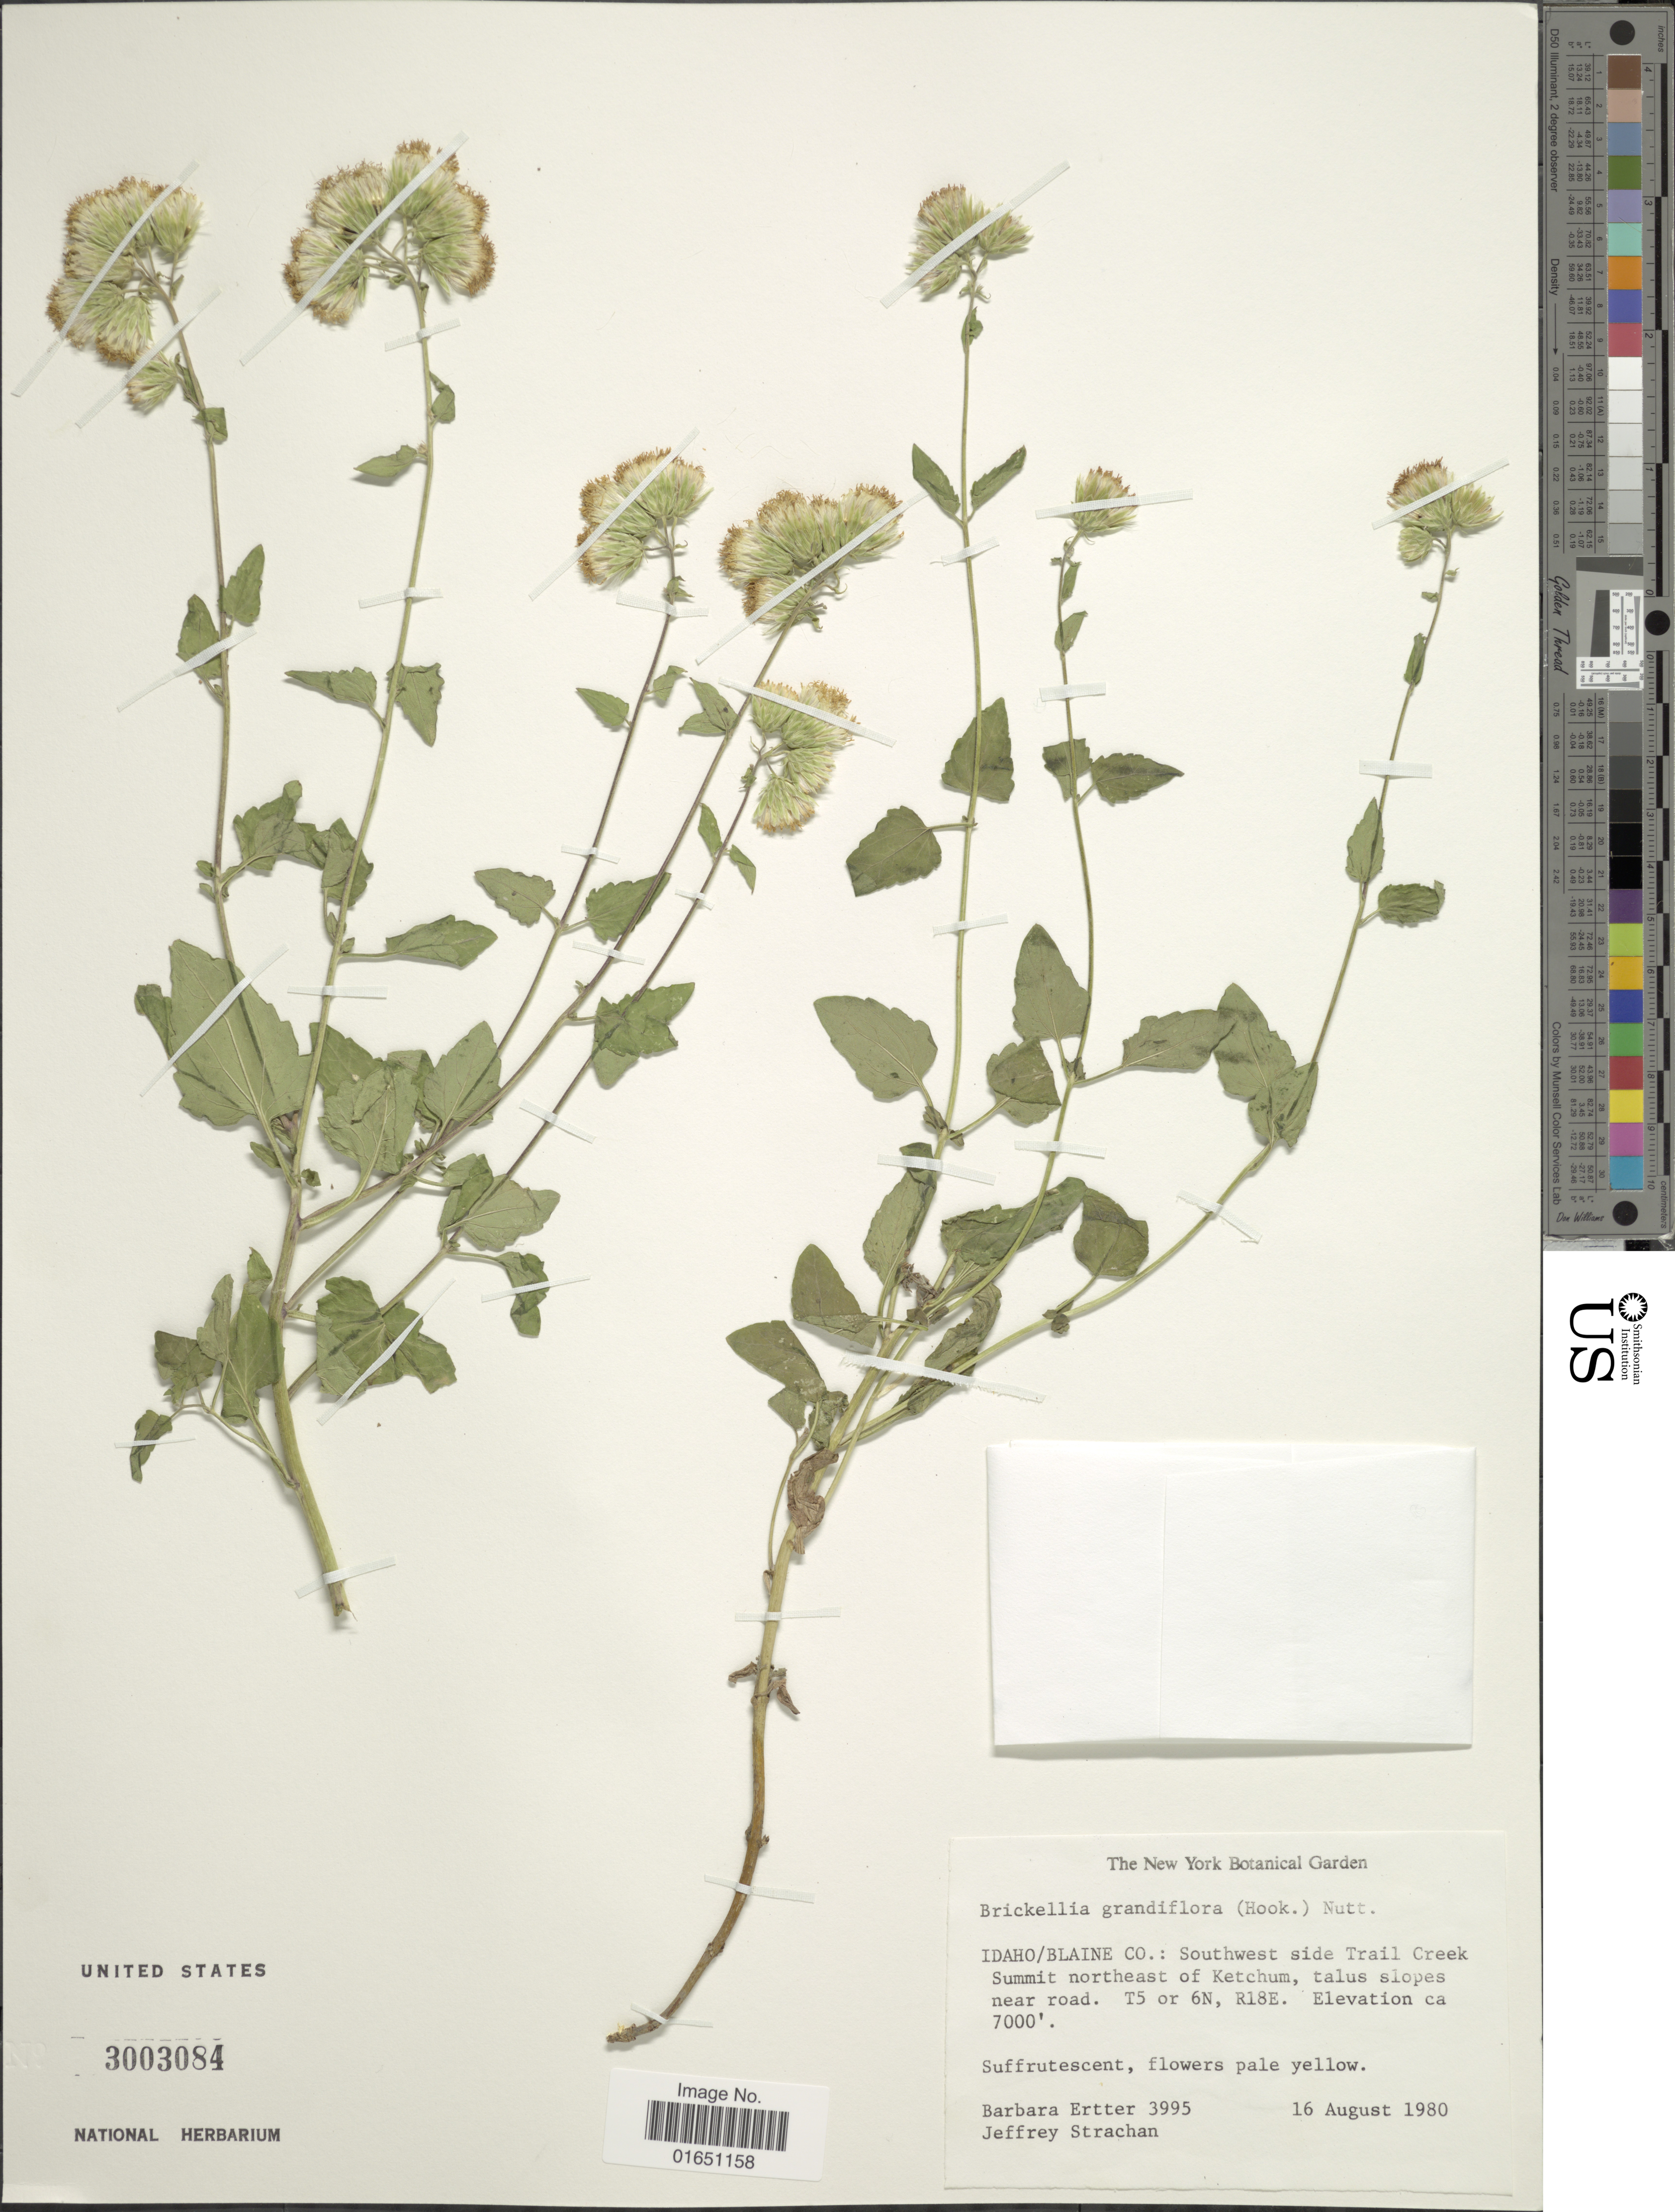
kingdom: Plantae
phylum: Tracheophyta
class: Magnoliopsida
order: Asterales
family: Asteraceae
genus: Brickellia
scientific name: Brickellia grandiflora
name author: (Hook.) Nutt.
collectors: B. Ertter & J. Strachan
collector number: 3995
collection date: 1980-08-16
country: United States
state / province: Idaho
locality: Idaho/Blaine Co.: Southwest side Trail Creek Summit northeast of Ketchum, talus slopes near road. T5 or 6N, R18E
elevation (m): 2134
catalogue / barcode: US 3003084